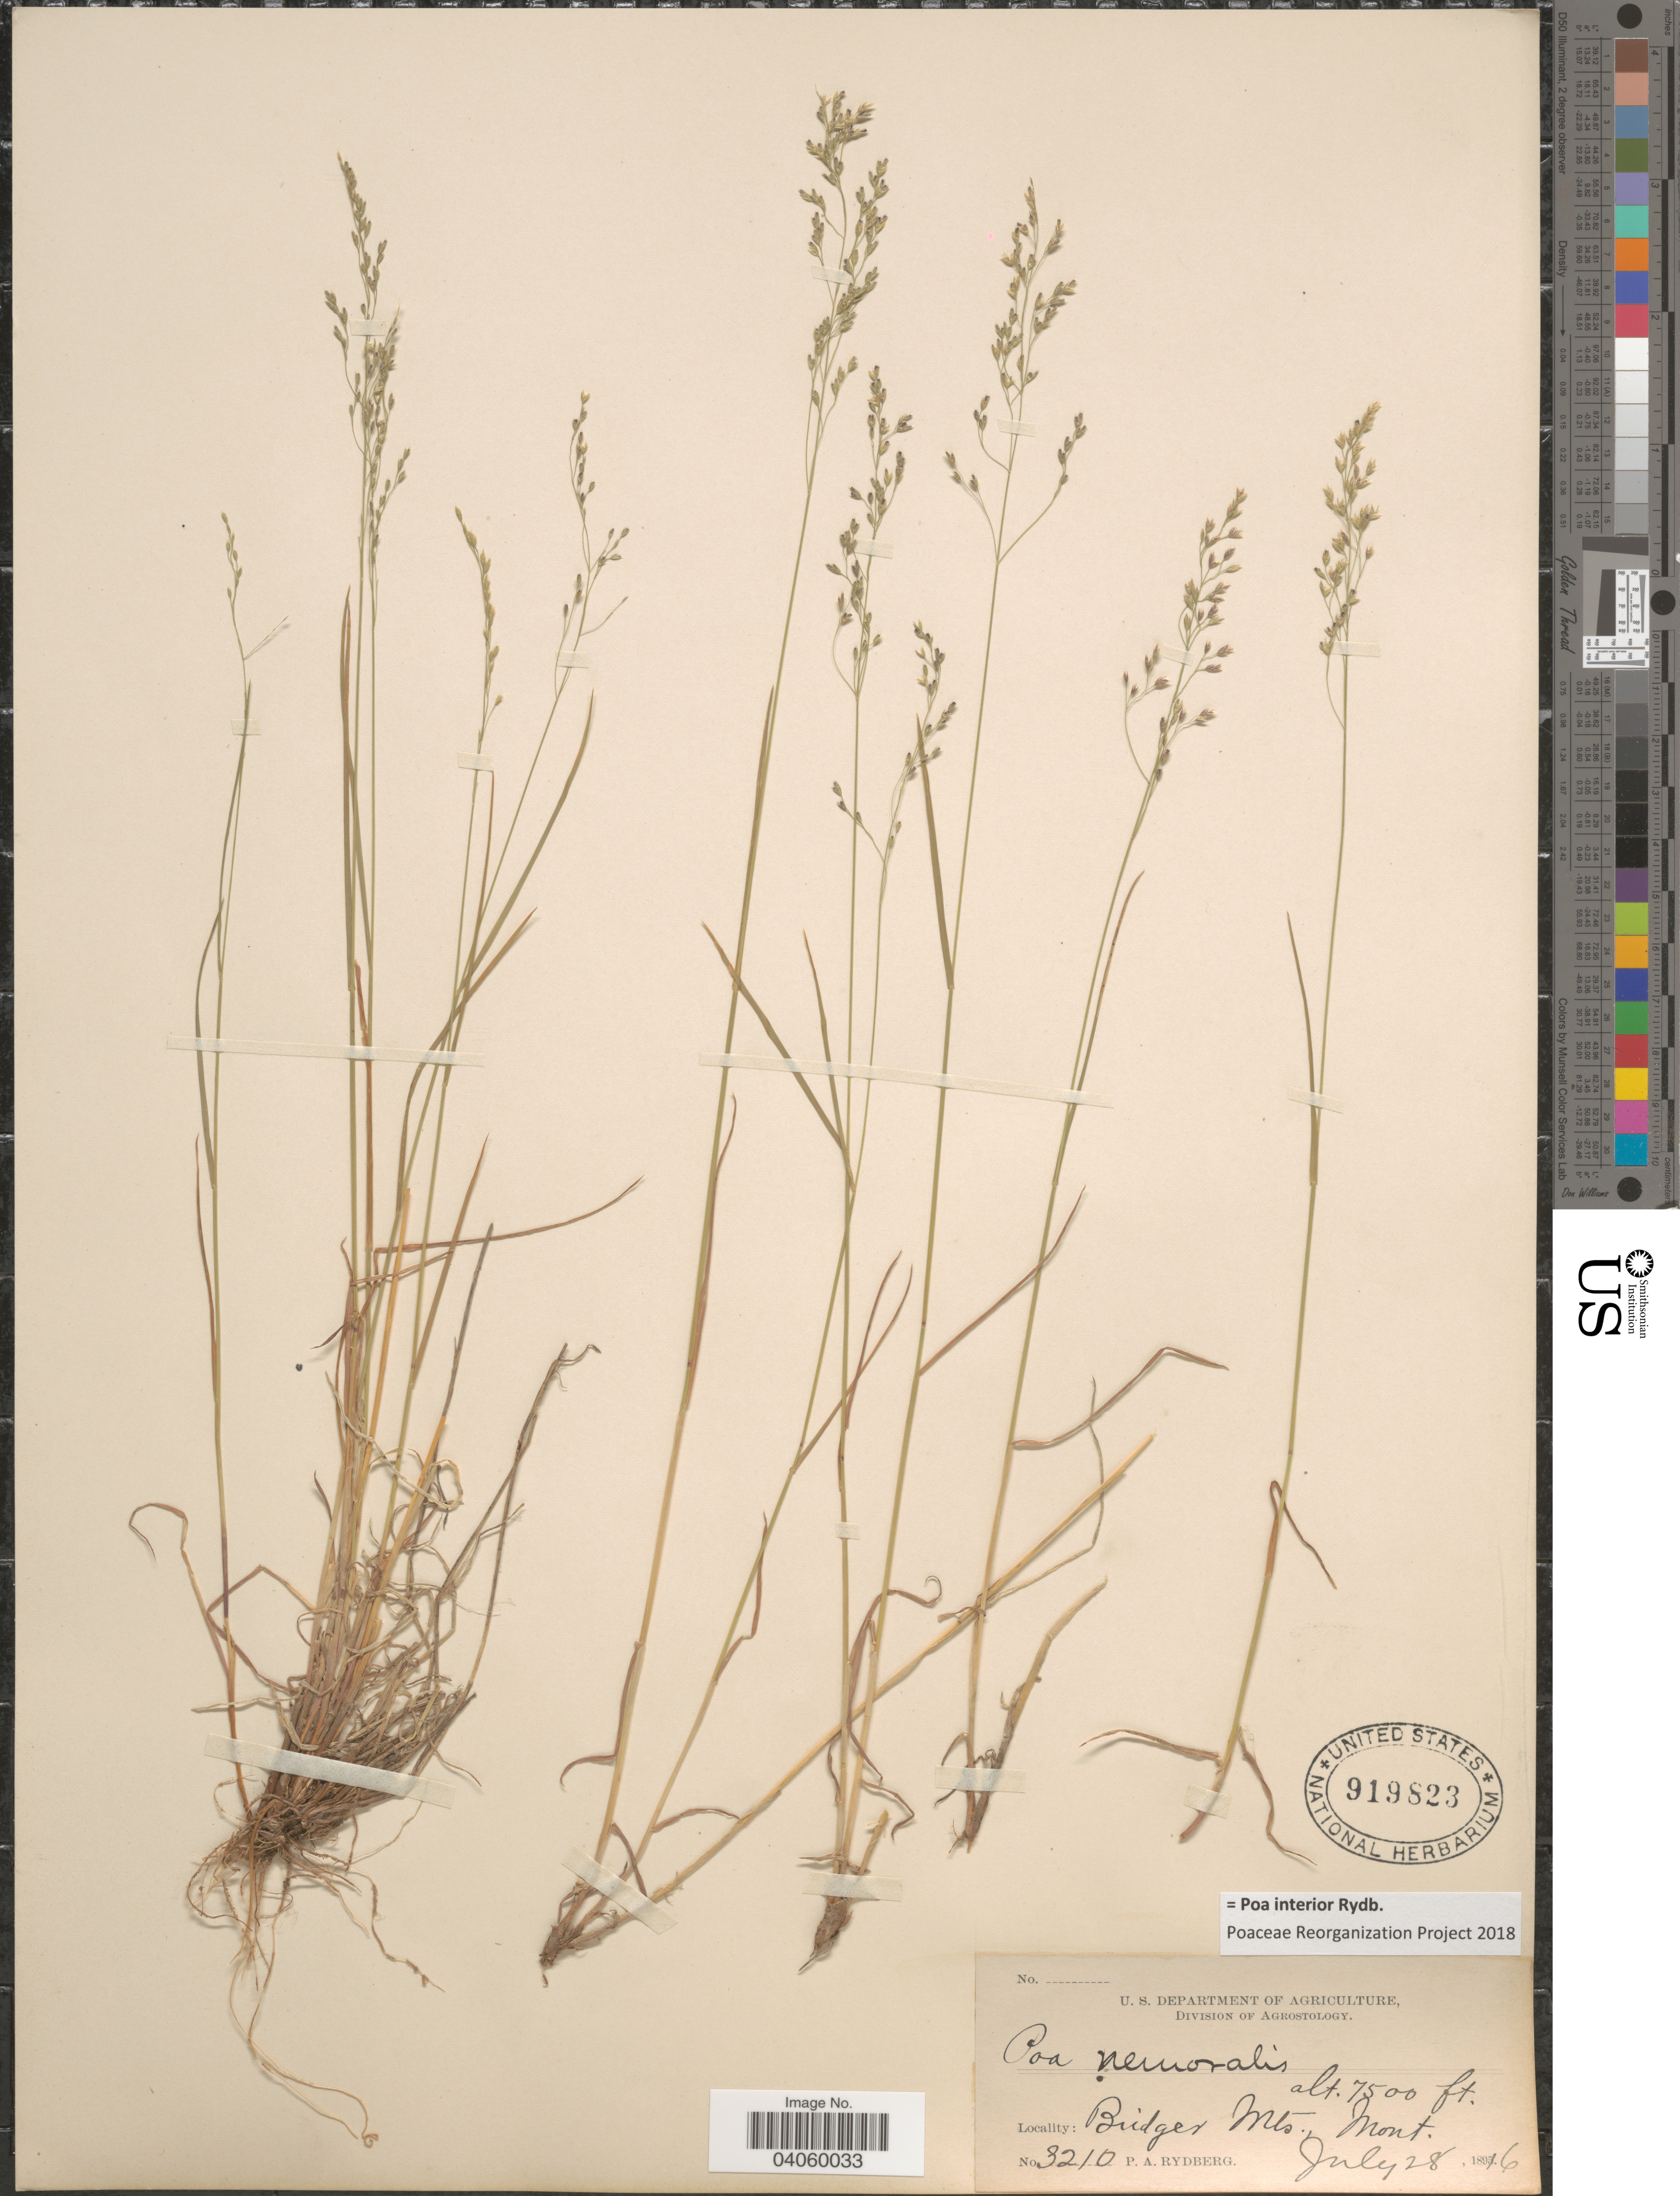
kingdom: Plantae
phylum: Tracheophyta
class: Liliopsida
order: Poales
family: Poaceae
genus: Poa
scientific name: Poa interior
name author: Rydb.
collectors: P. A. Rydberg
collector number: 3210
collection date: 1896-07-28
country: United States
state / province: Montana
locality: Bridger Mts.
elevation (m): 2286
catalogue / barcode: US 919823